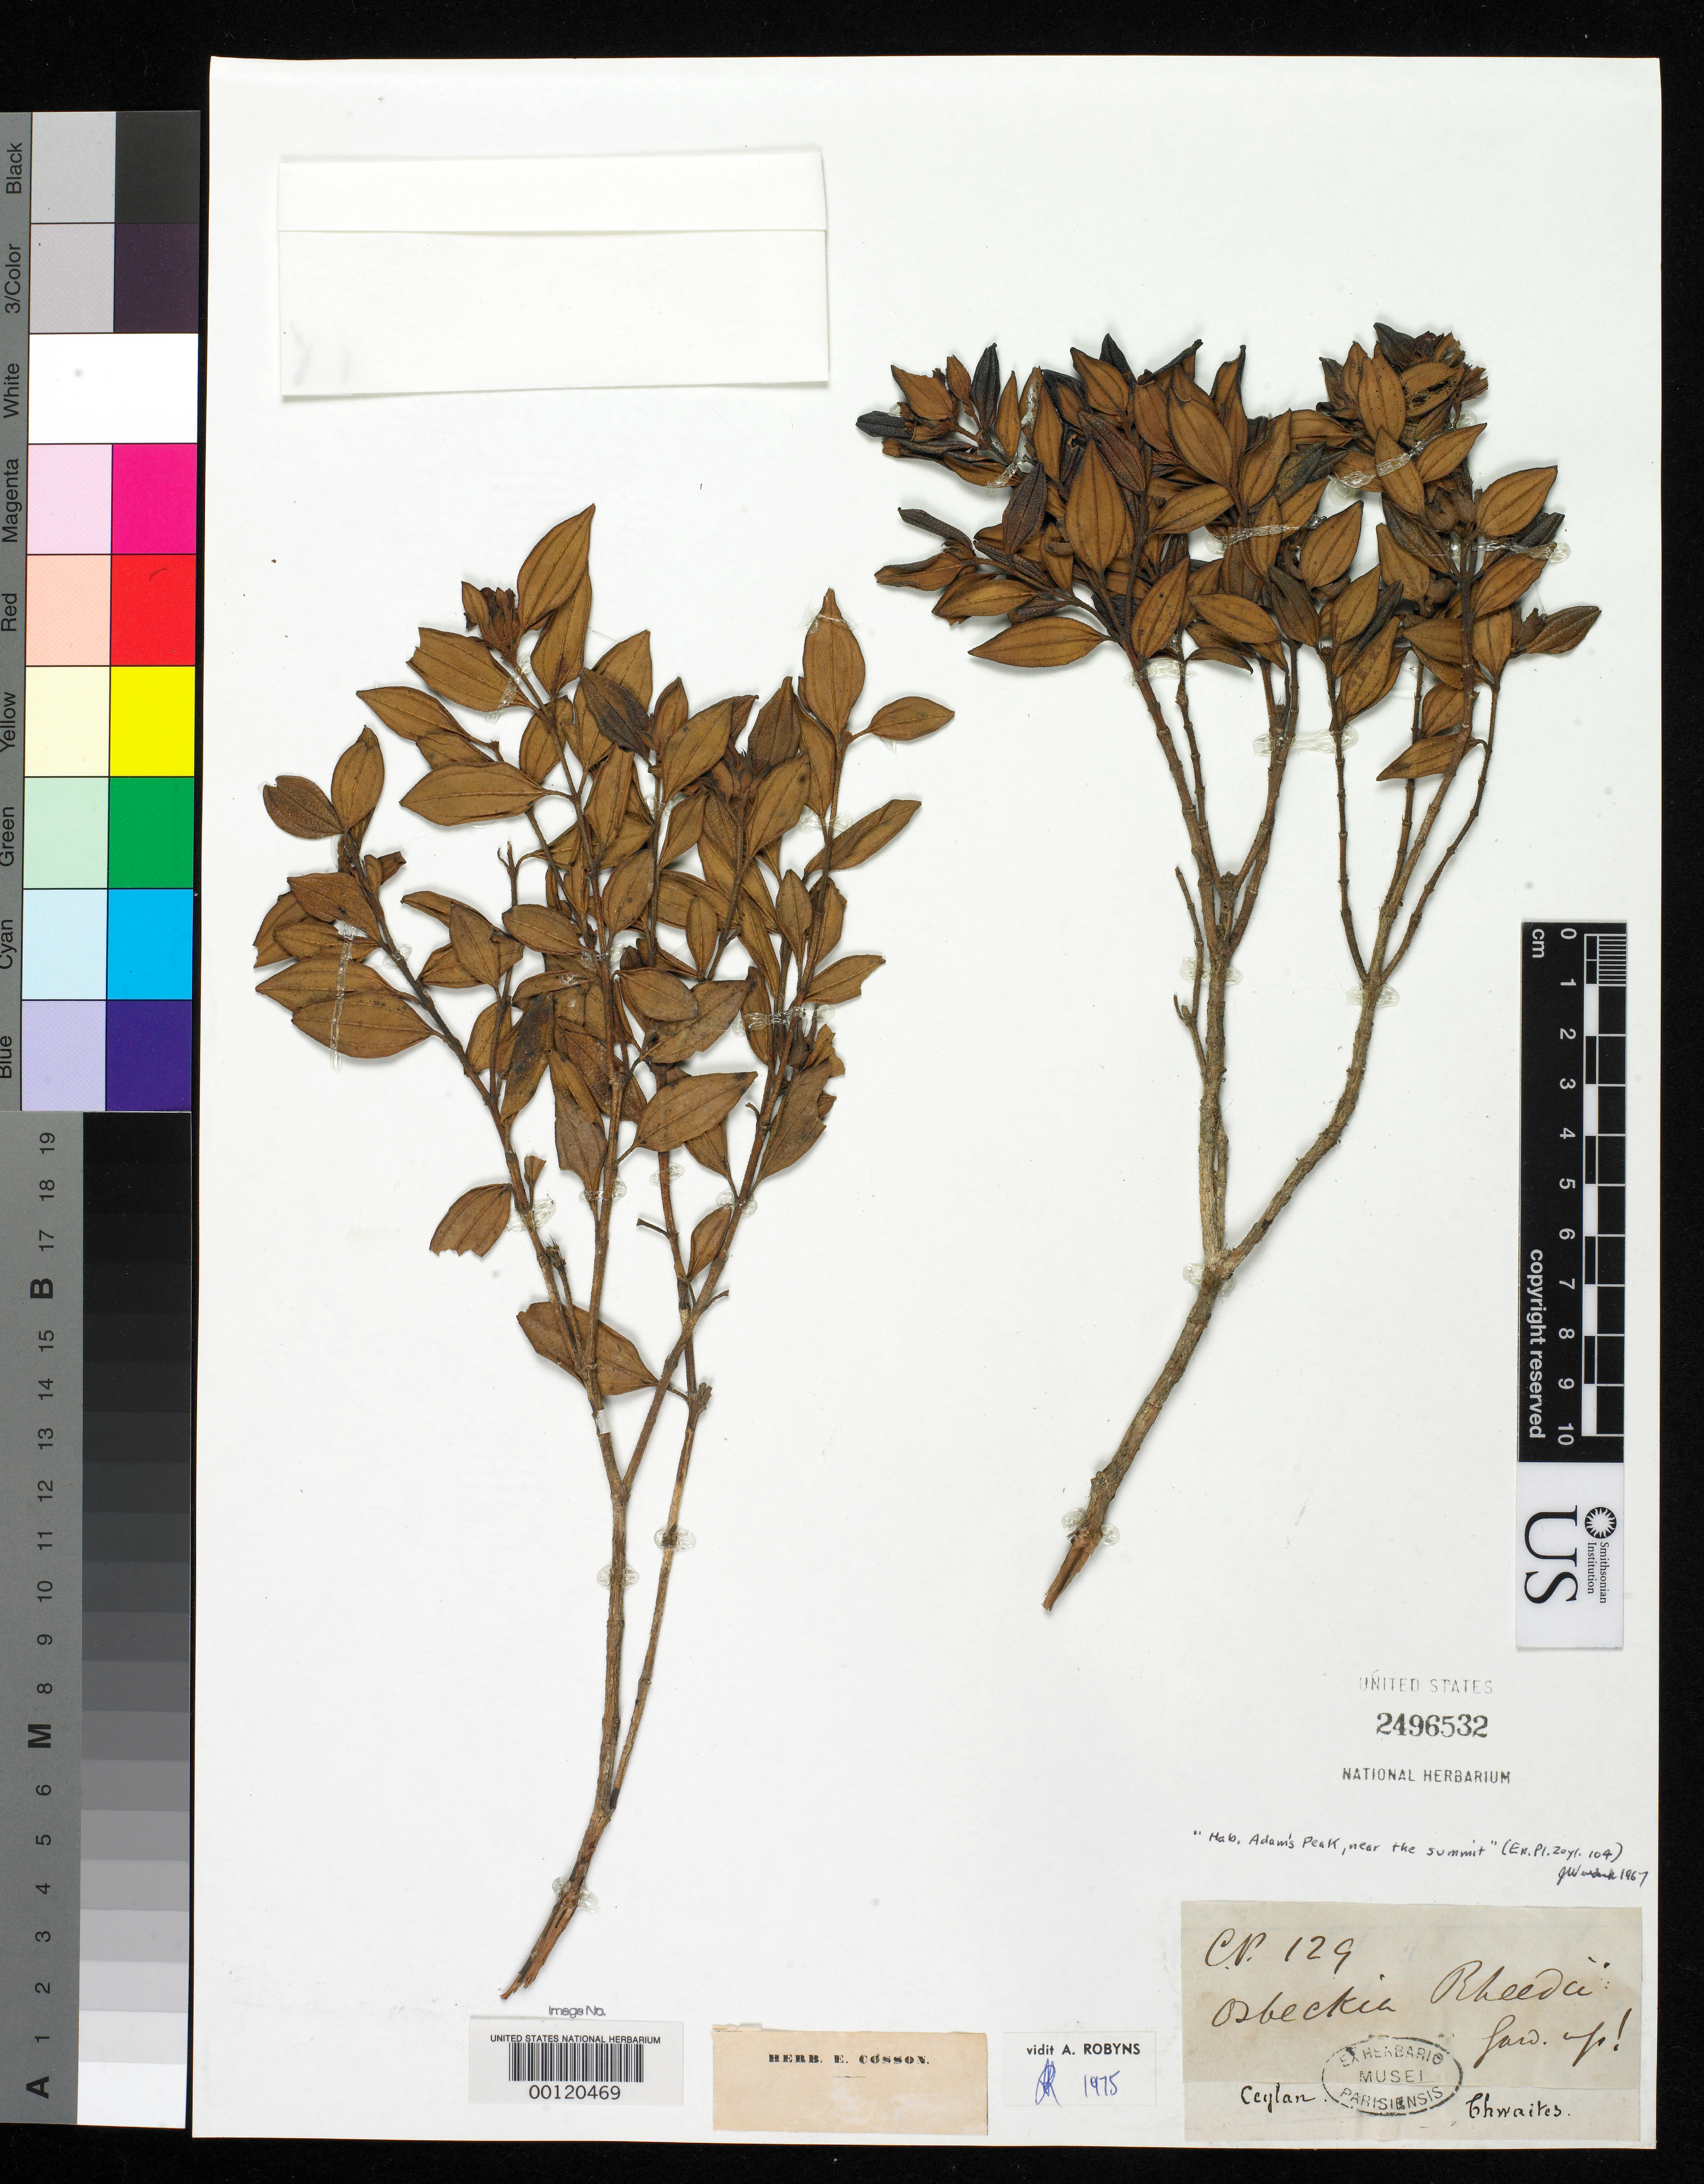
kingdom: Plantae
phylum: Tracheophyta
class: Magnoliopsida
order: Myrtales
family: Melastomataceae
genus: Osbeckia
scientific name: Osbeckia rheedii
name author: Gardner ex Thwaites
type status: Isotype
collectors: G. H. K. Thwaites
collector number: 129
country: Sri Lanka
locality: Adam's Peak.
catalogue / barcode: US 2496532